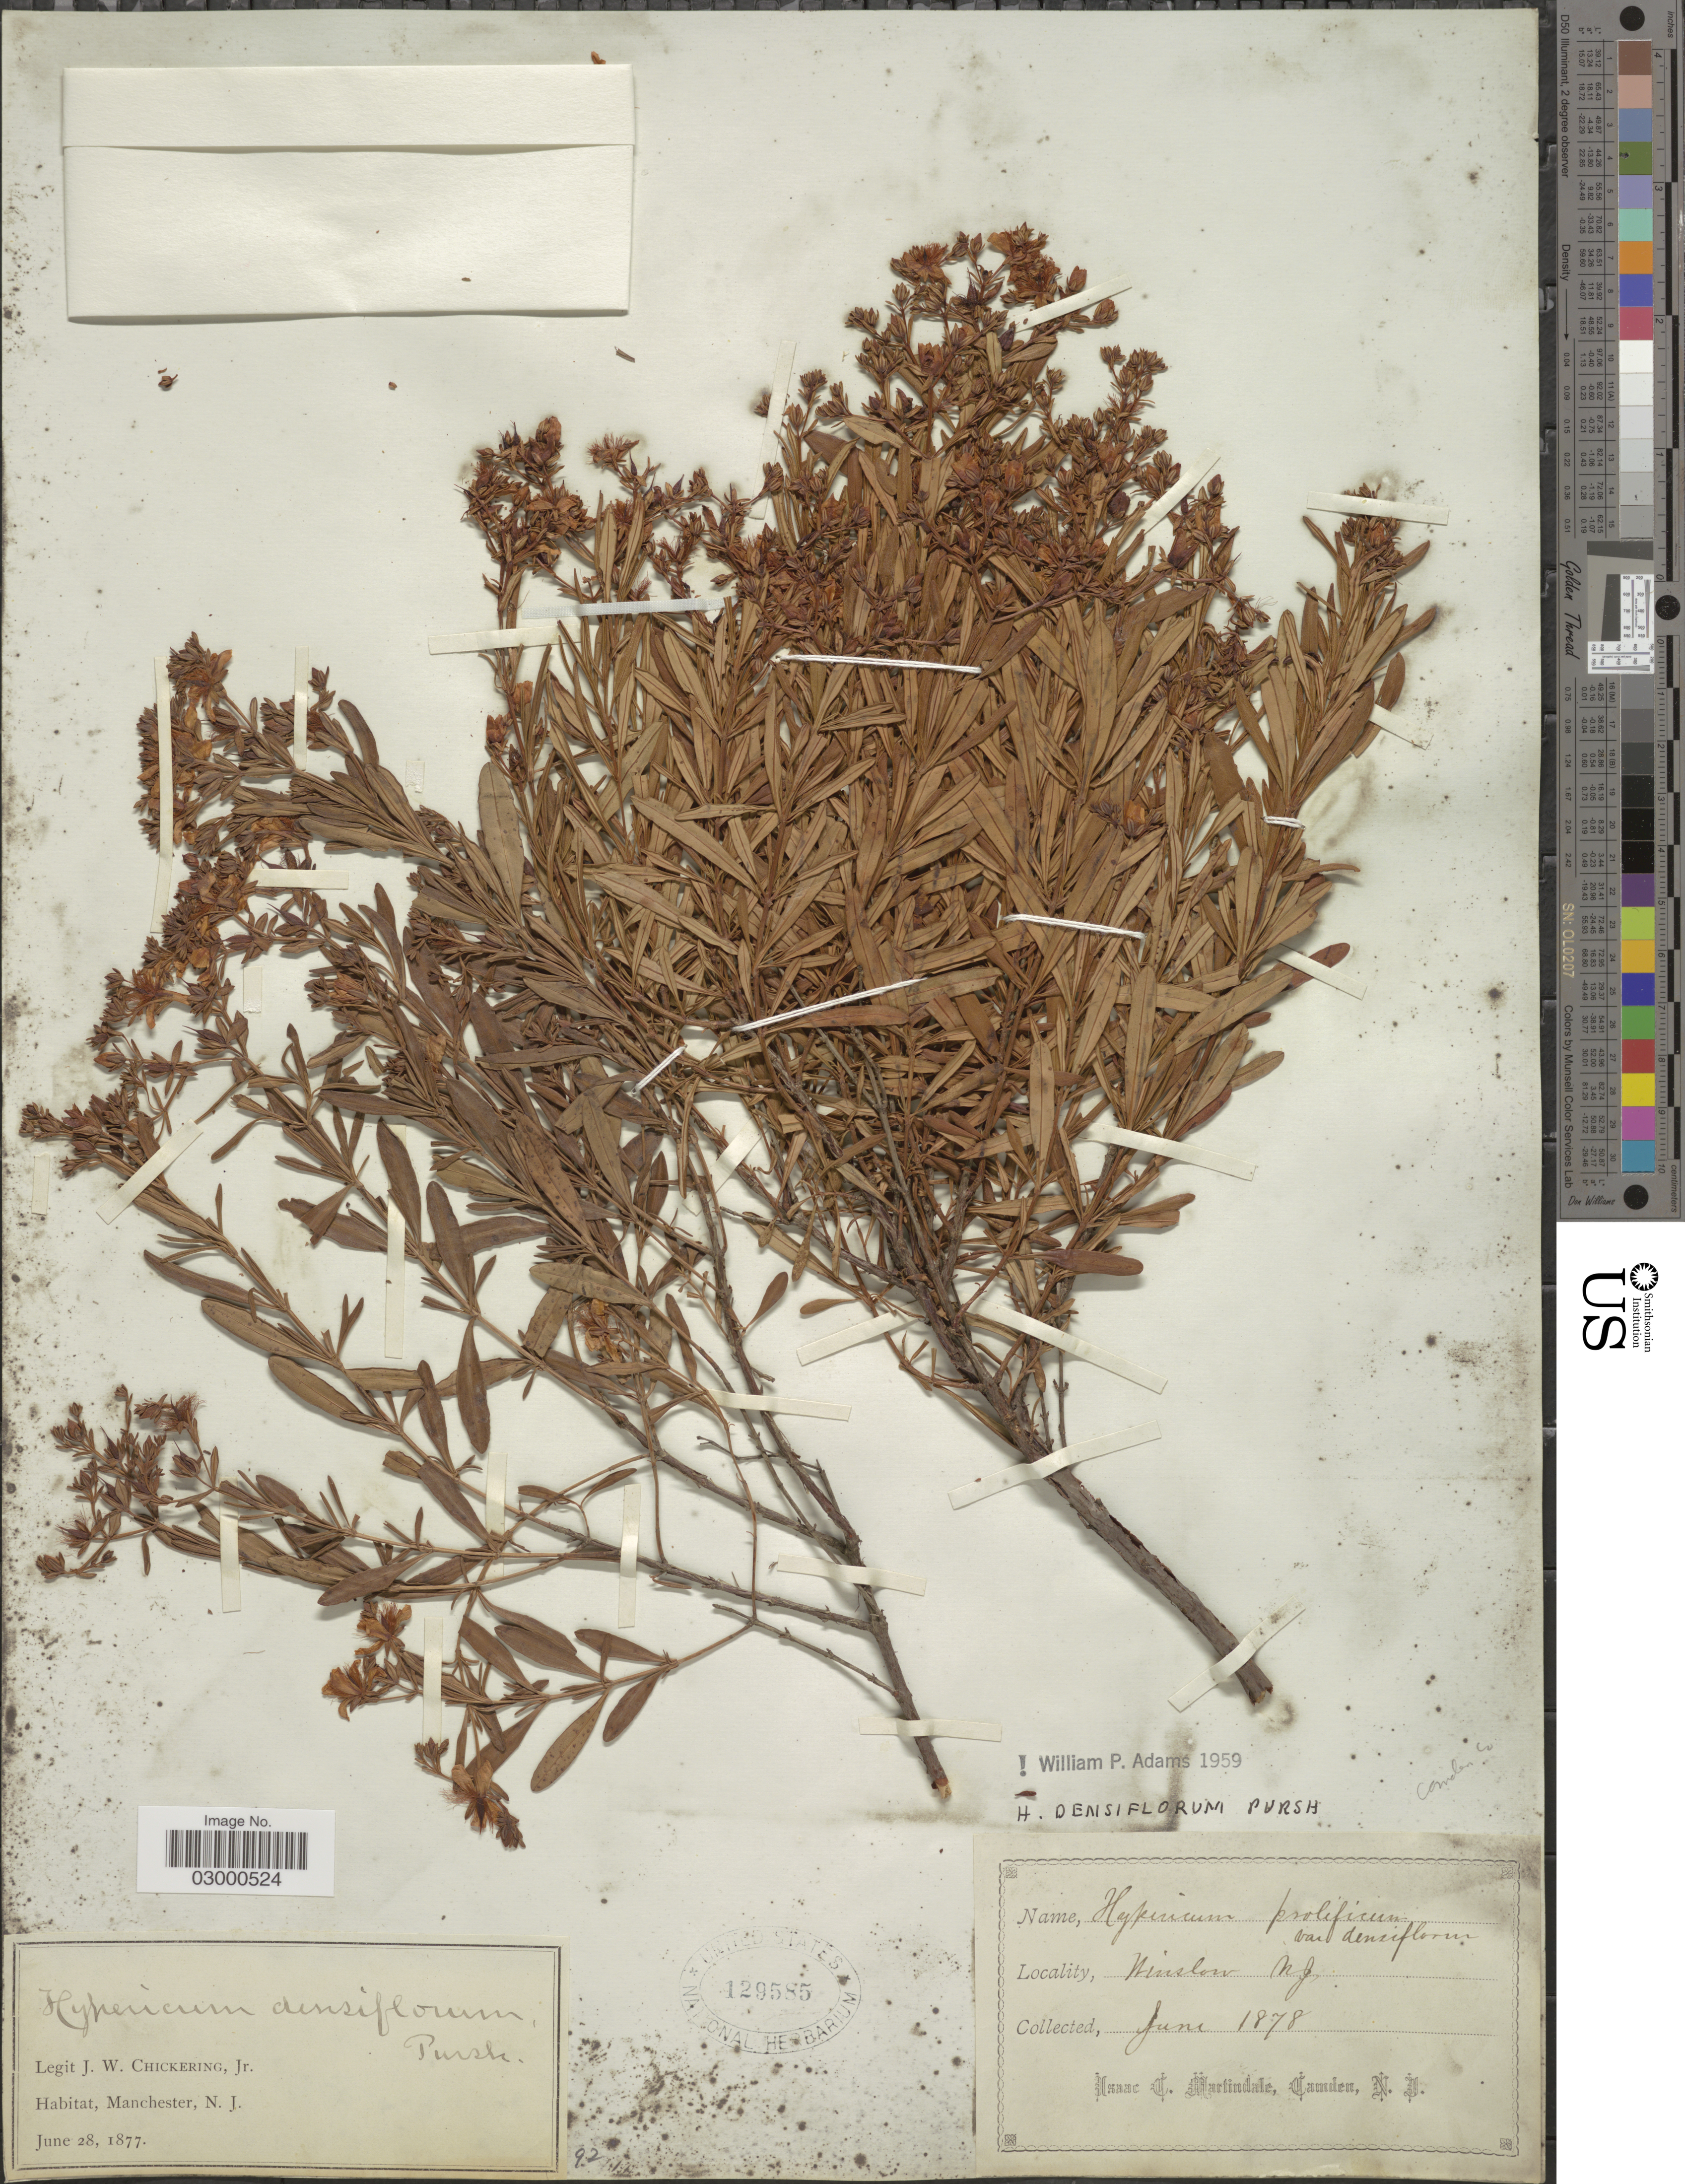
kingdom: Plantae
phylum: Tracheophyta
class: Magnoliopsida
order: Malpighiales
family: Hypericaceae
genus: Hypericum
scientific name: Hypericum densiflorum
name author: Pursh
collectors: J. W. Chickering Jr.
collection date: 1877-06-28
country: United States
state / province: New Jersey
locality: Manchester, Winslow.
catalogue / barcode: US 129585